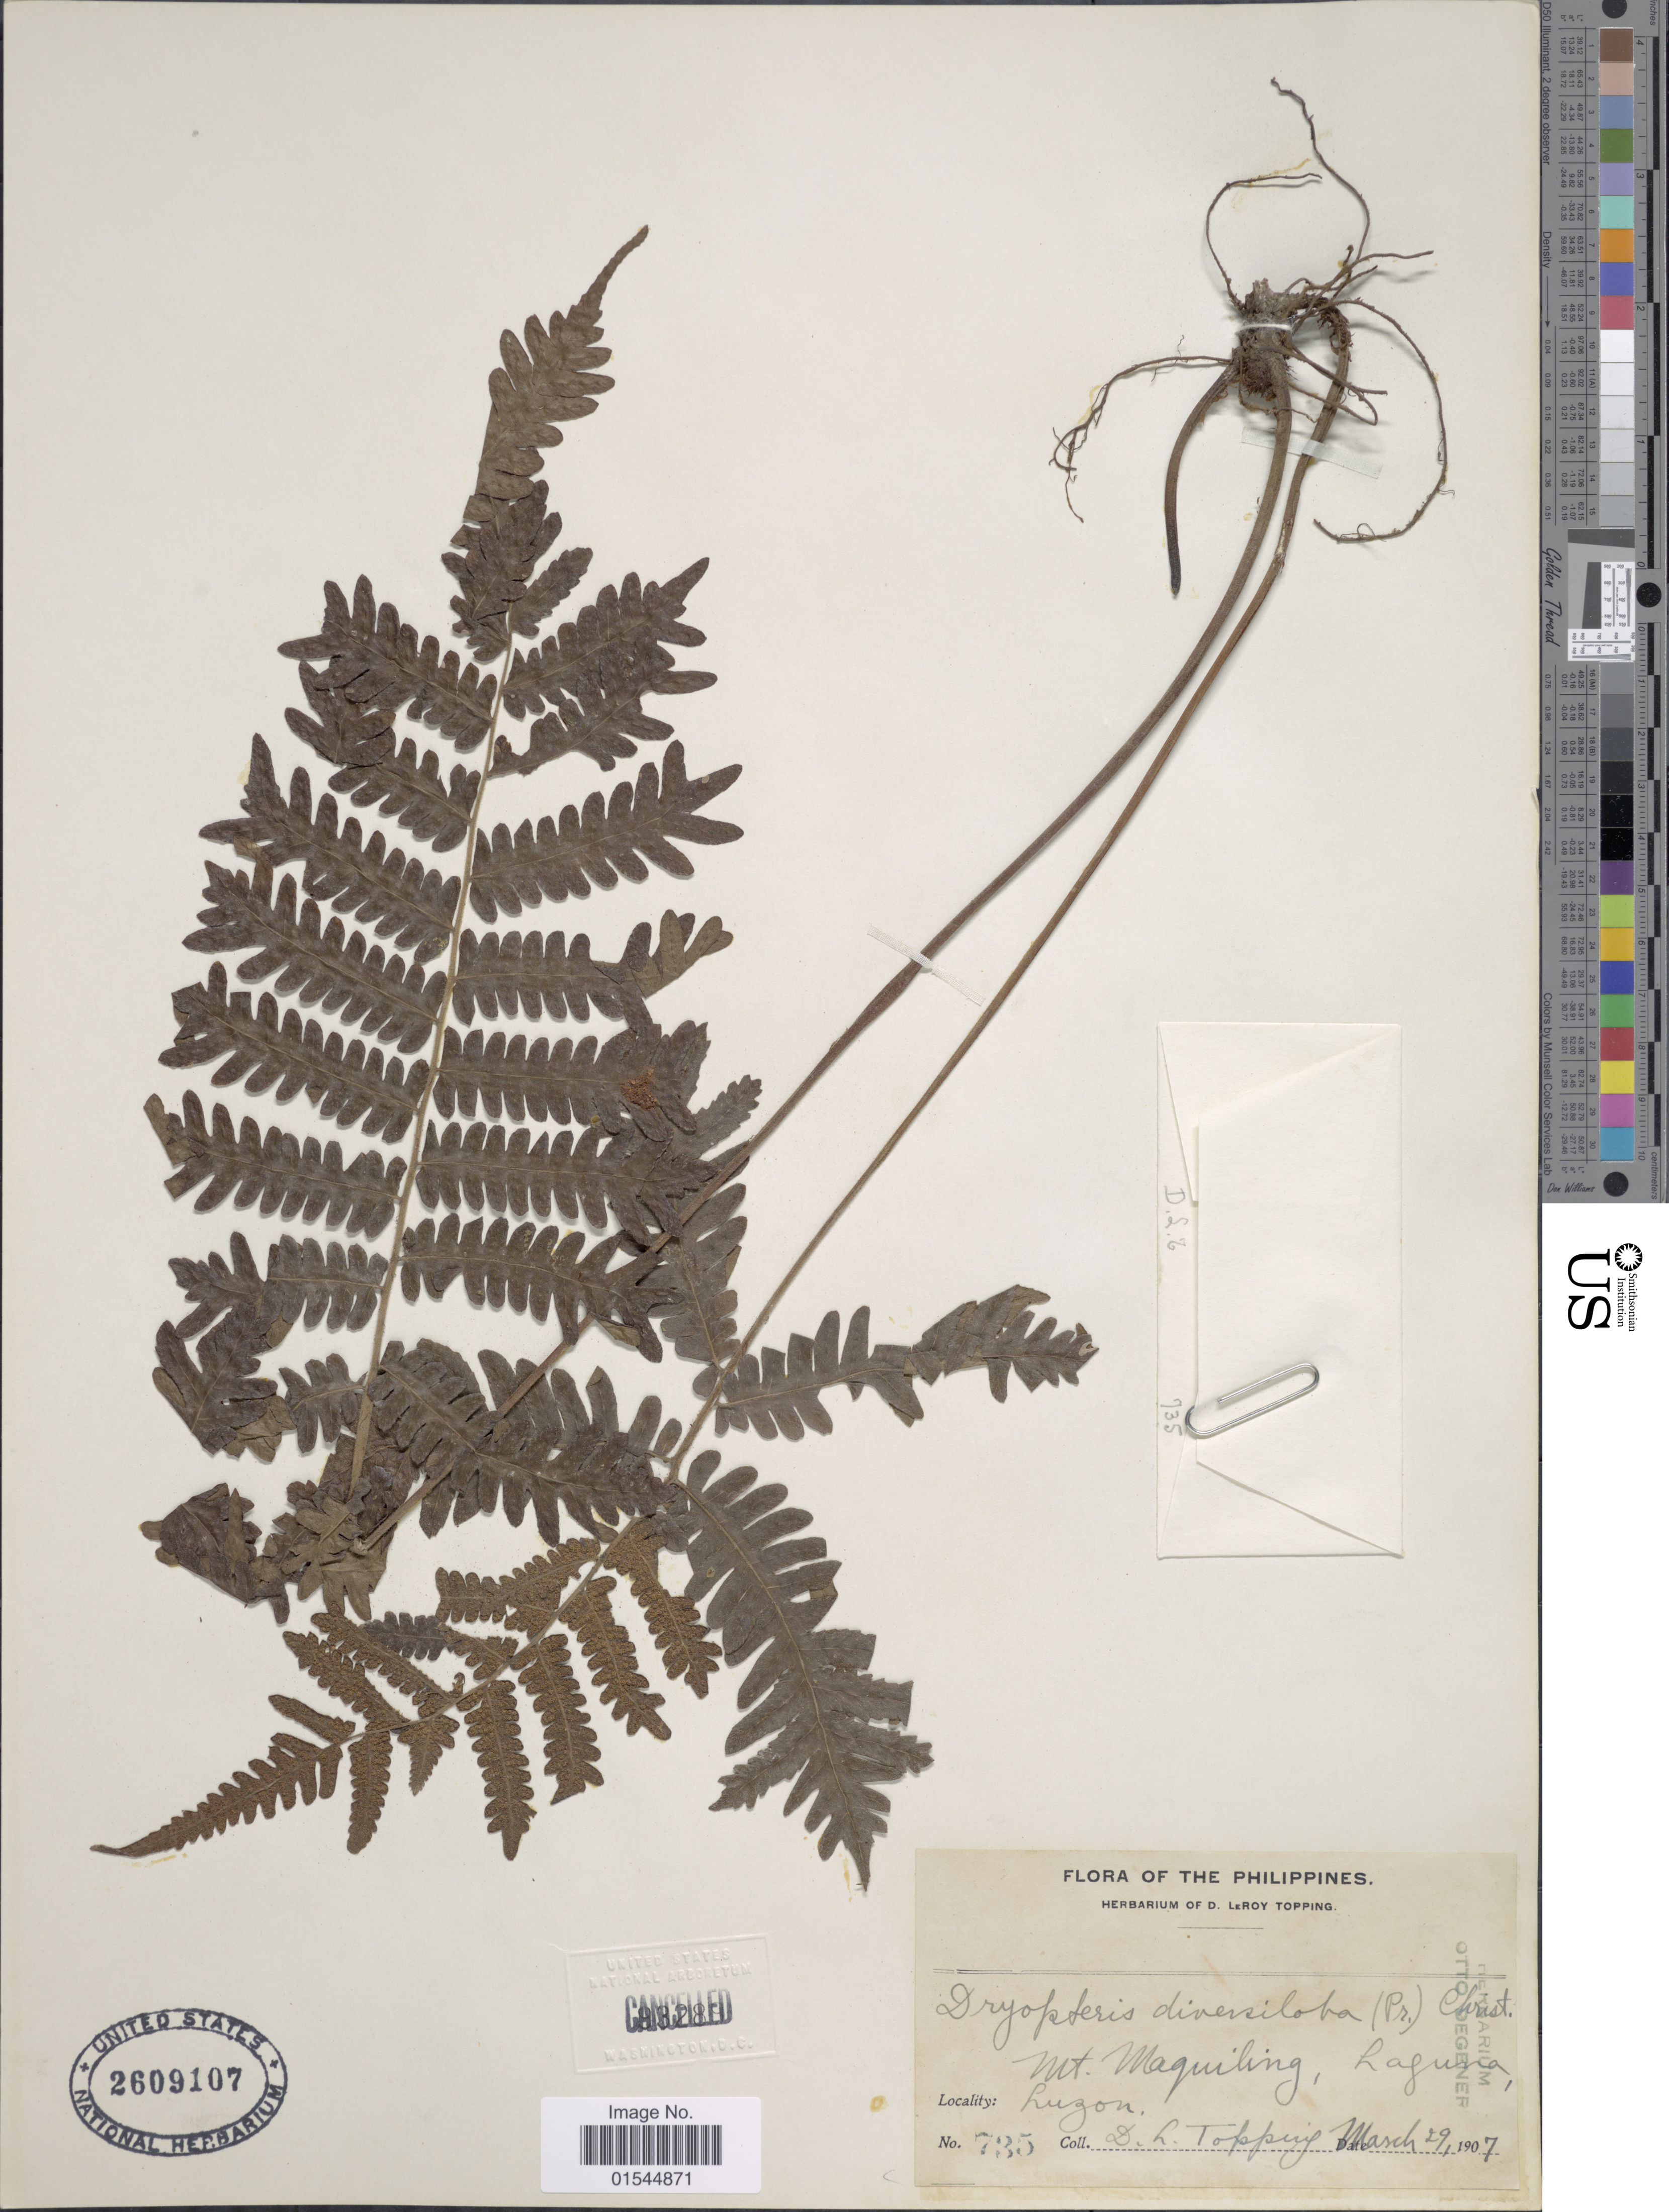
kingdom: Plantae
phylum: Tracheophyta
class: Polypodiopsida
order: Polypodiales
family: Thelypteridaceae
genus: Sphaerostephanos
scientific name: Sphaerostephanos diversilobus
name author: (C. Presl) Holttum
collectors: D. L. Topping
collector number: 735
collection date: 1907-03-29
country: Philippines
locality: Mt. Maquiling, Laguna, Luzon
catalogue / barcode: US 2609107